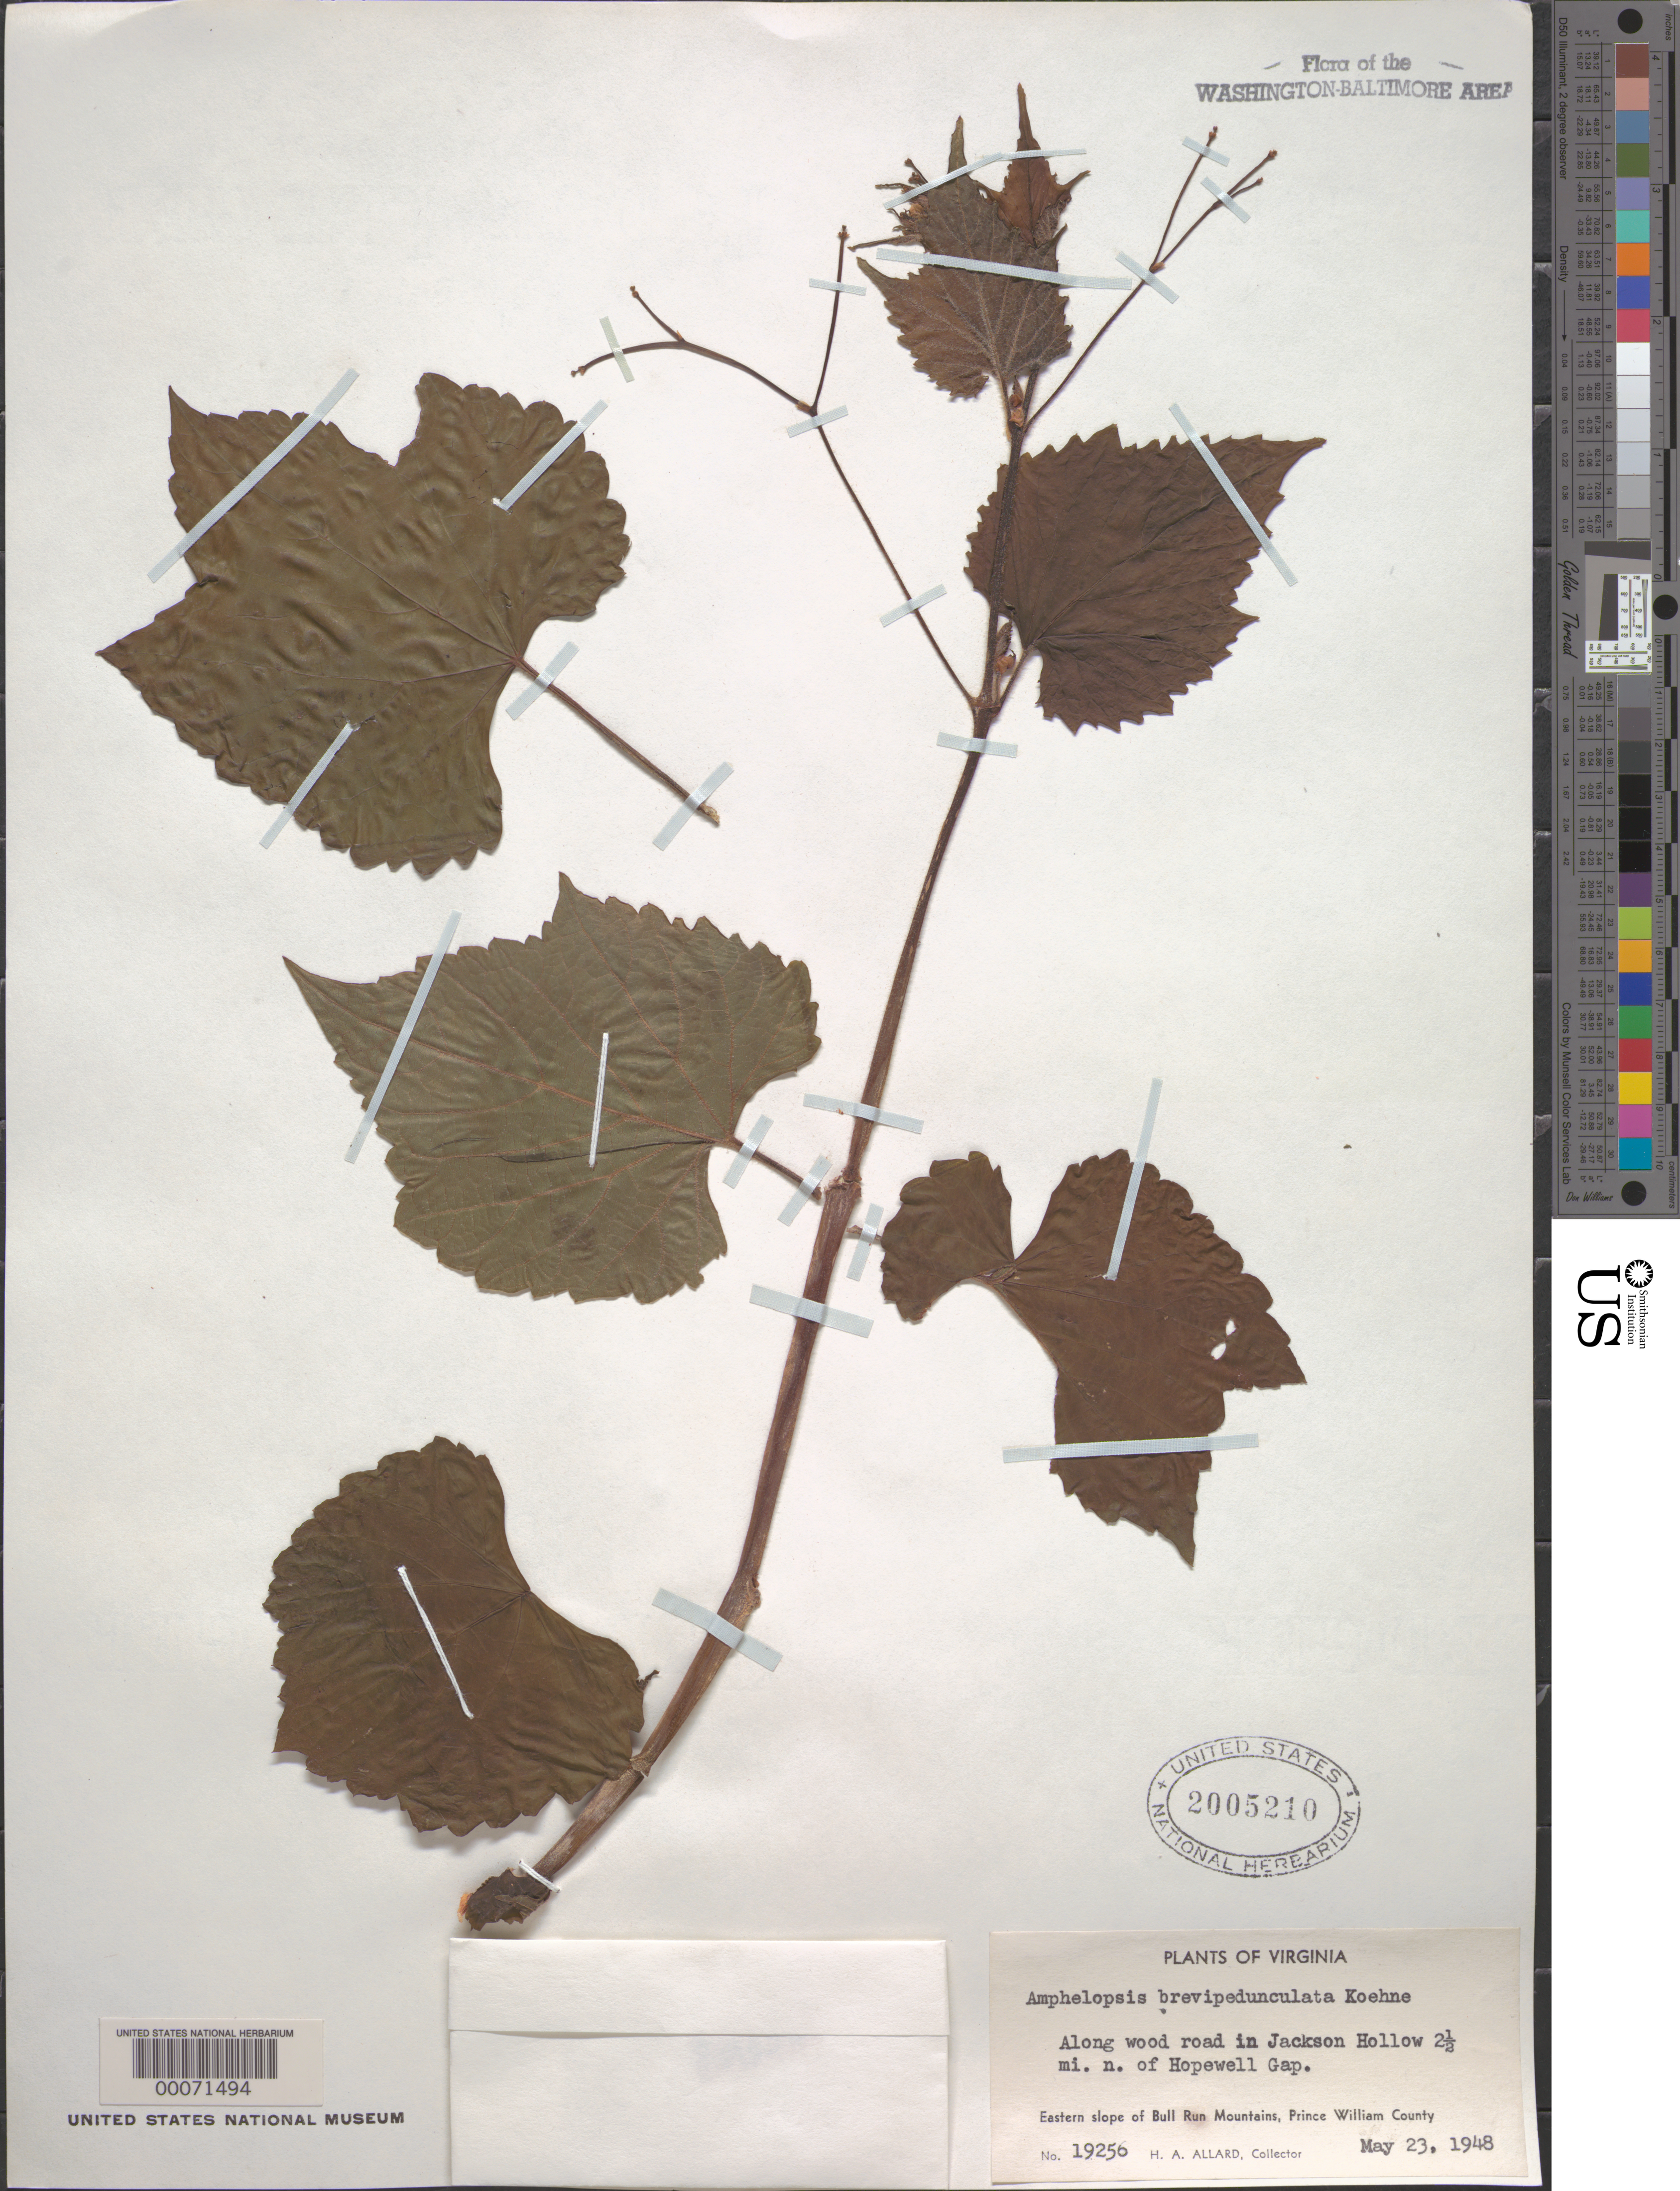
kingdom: Plantae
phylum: Tracheophyta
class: Magnoliopsida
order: Vitales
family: Vitaceae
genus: Ampelopsis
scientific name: Ampelopsis brevipedunculata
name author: (Maxim.) Trautv.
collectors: H. A. Allard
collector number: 19256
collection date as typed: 23 May 1948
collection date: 1948-05-23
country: United States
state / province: Virginia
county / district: Prince William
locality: Jackson Hollow, north of Hopewell Gap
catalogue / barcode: US 2005210